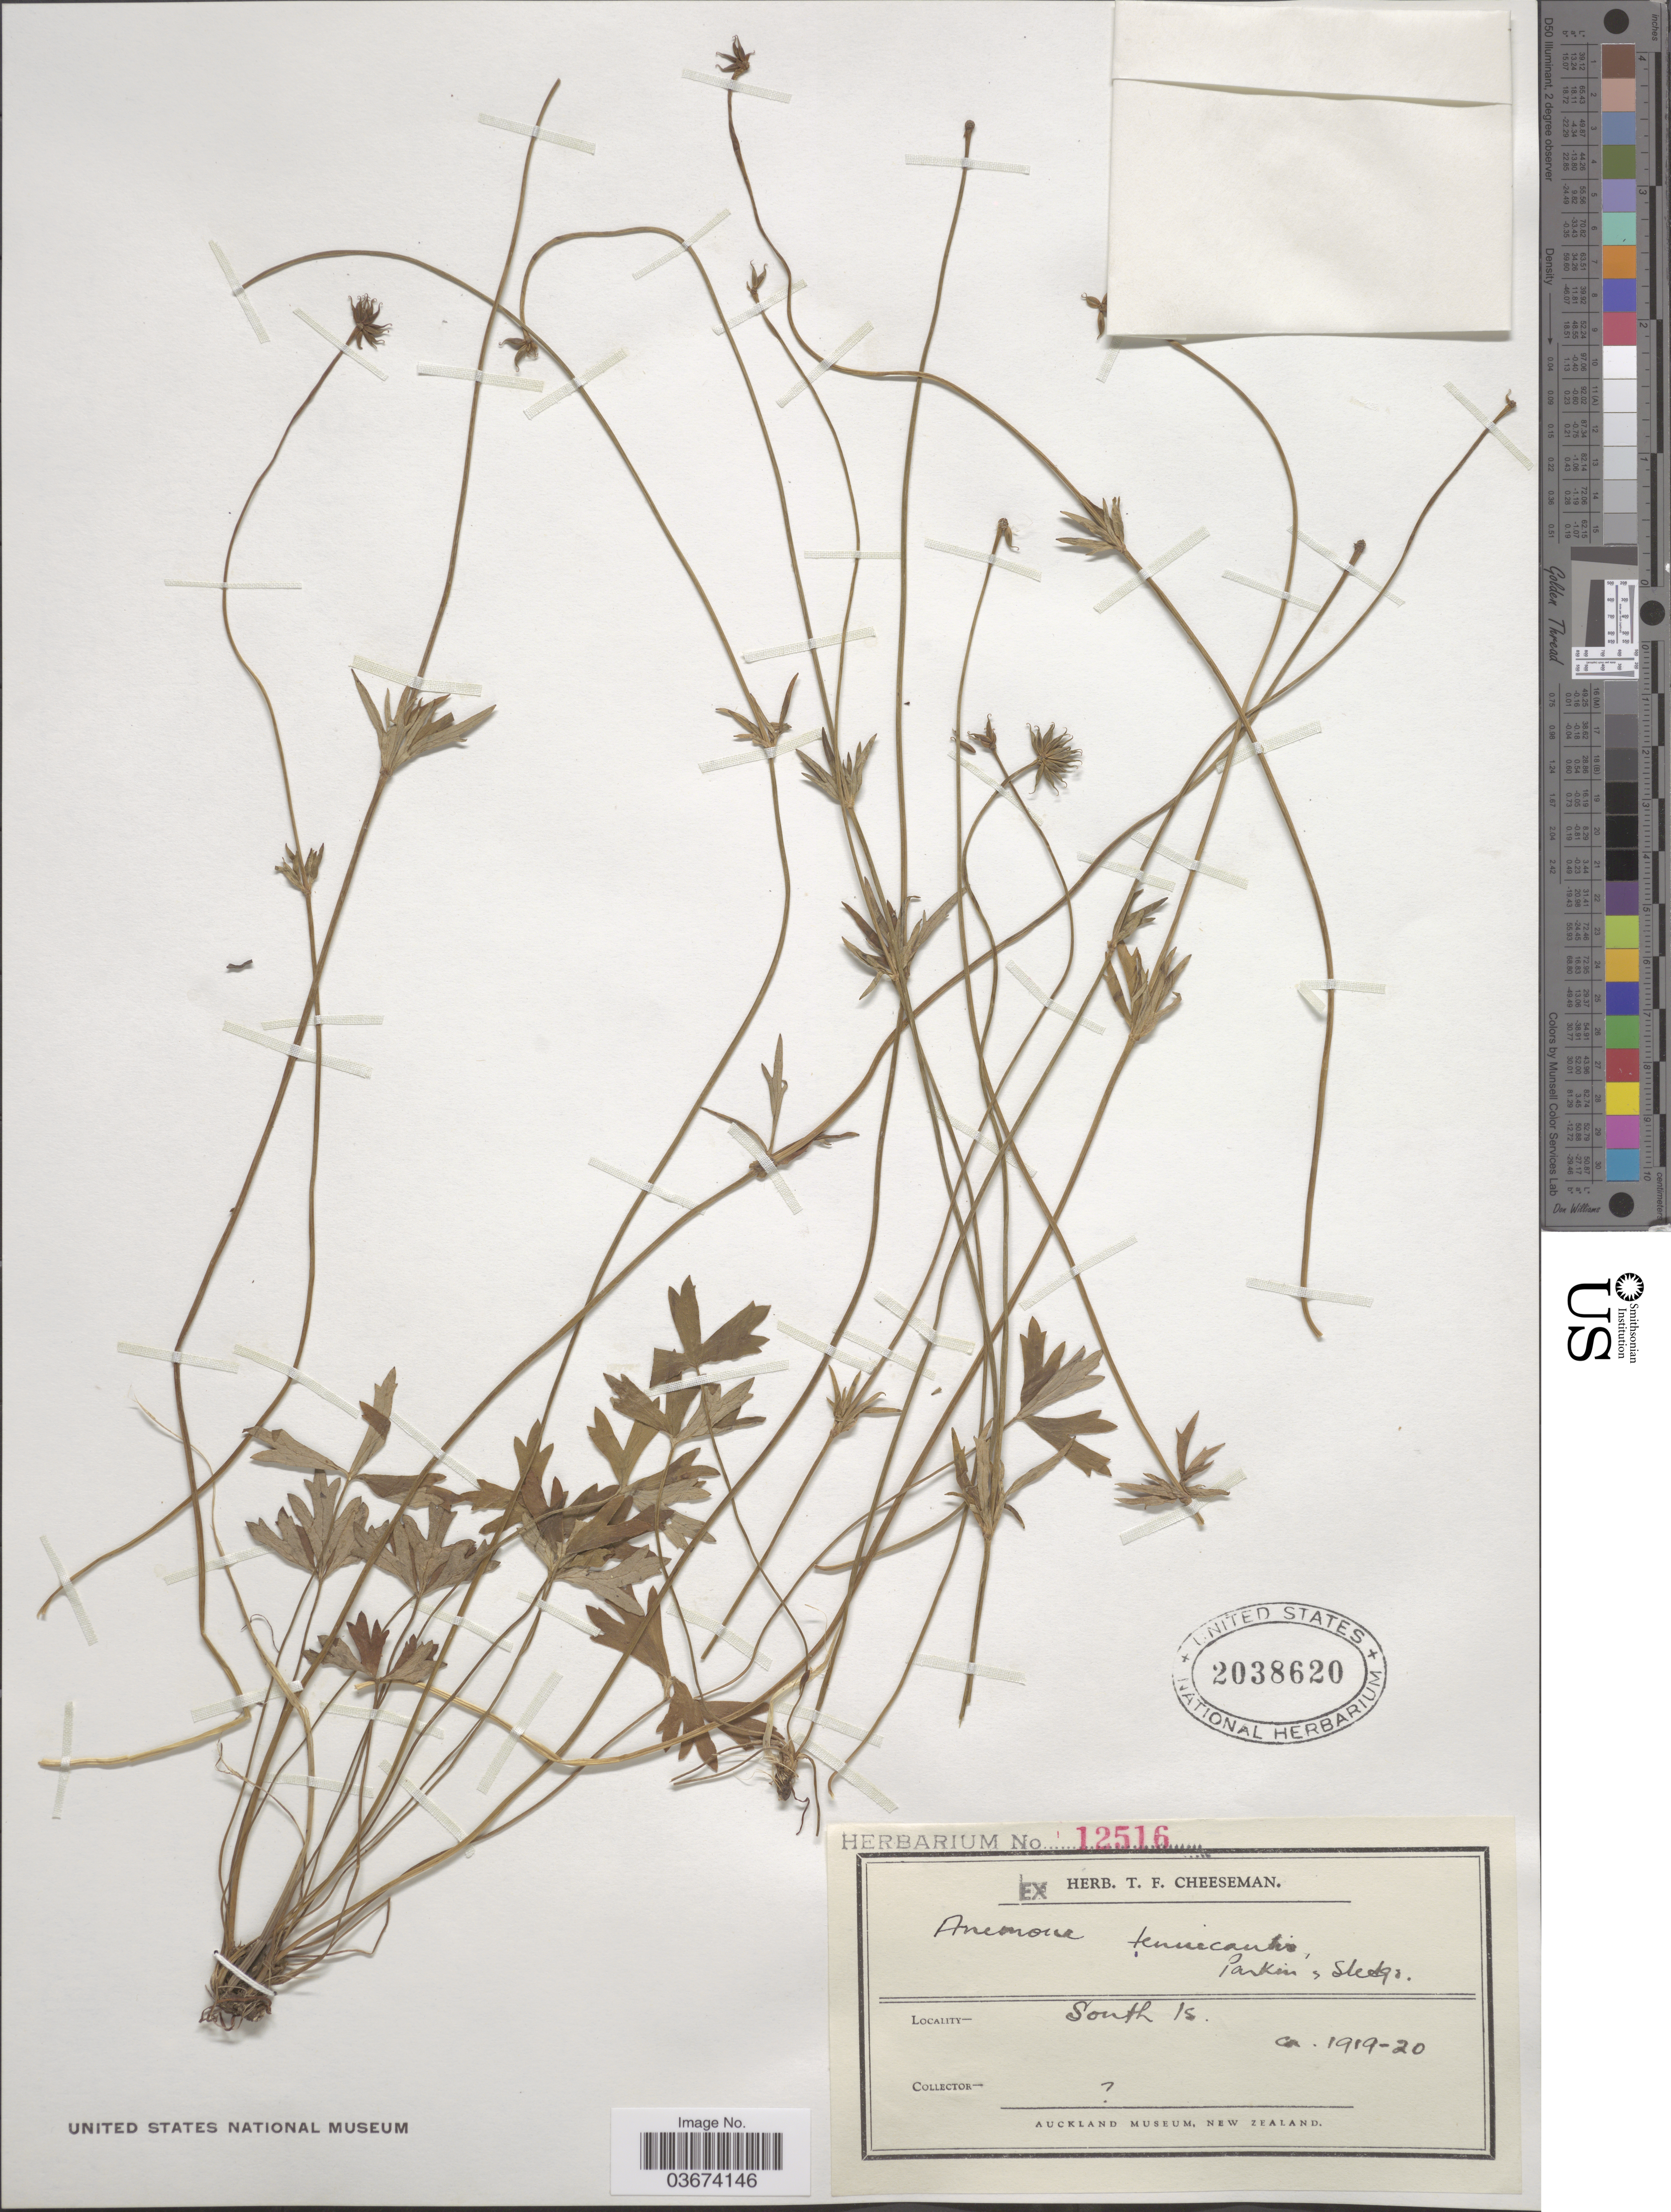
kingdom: Plantae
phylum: Tracheophyta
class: Magnoliopsida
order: Ranunculales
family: Ranunculaceae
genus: Anemone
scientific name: Anemone tenuicaulis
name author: (Cheeseman) Parkin & Sledge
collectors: ex herb. T. F. Cheeseman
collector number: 12516?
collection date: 1919/1920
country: New Zealand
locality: South Is.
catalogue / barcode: US 2038620